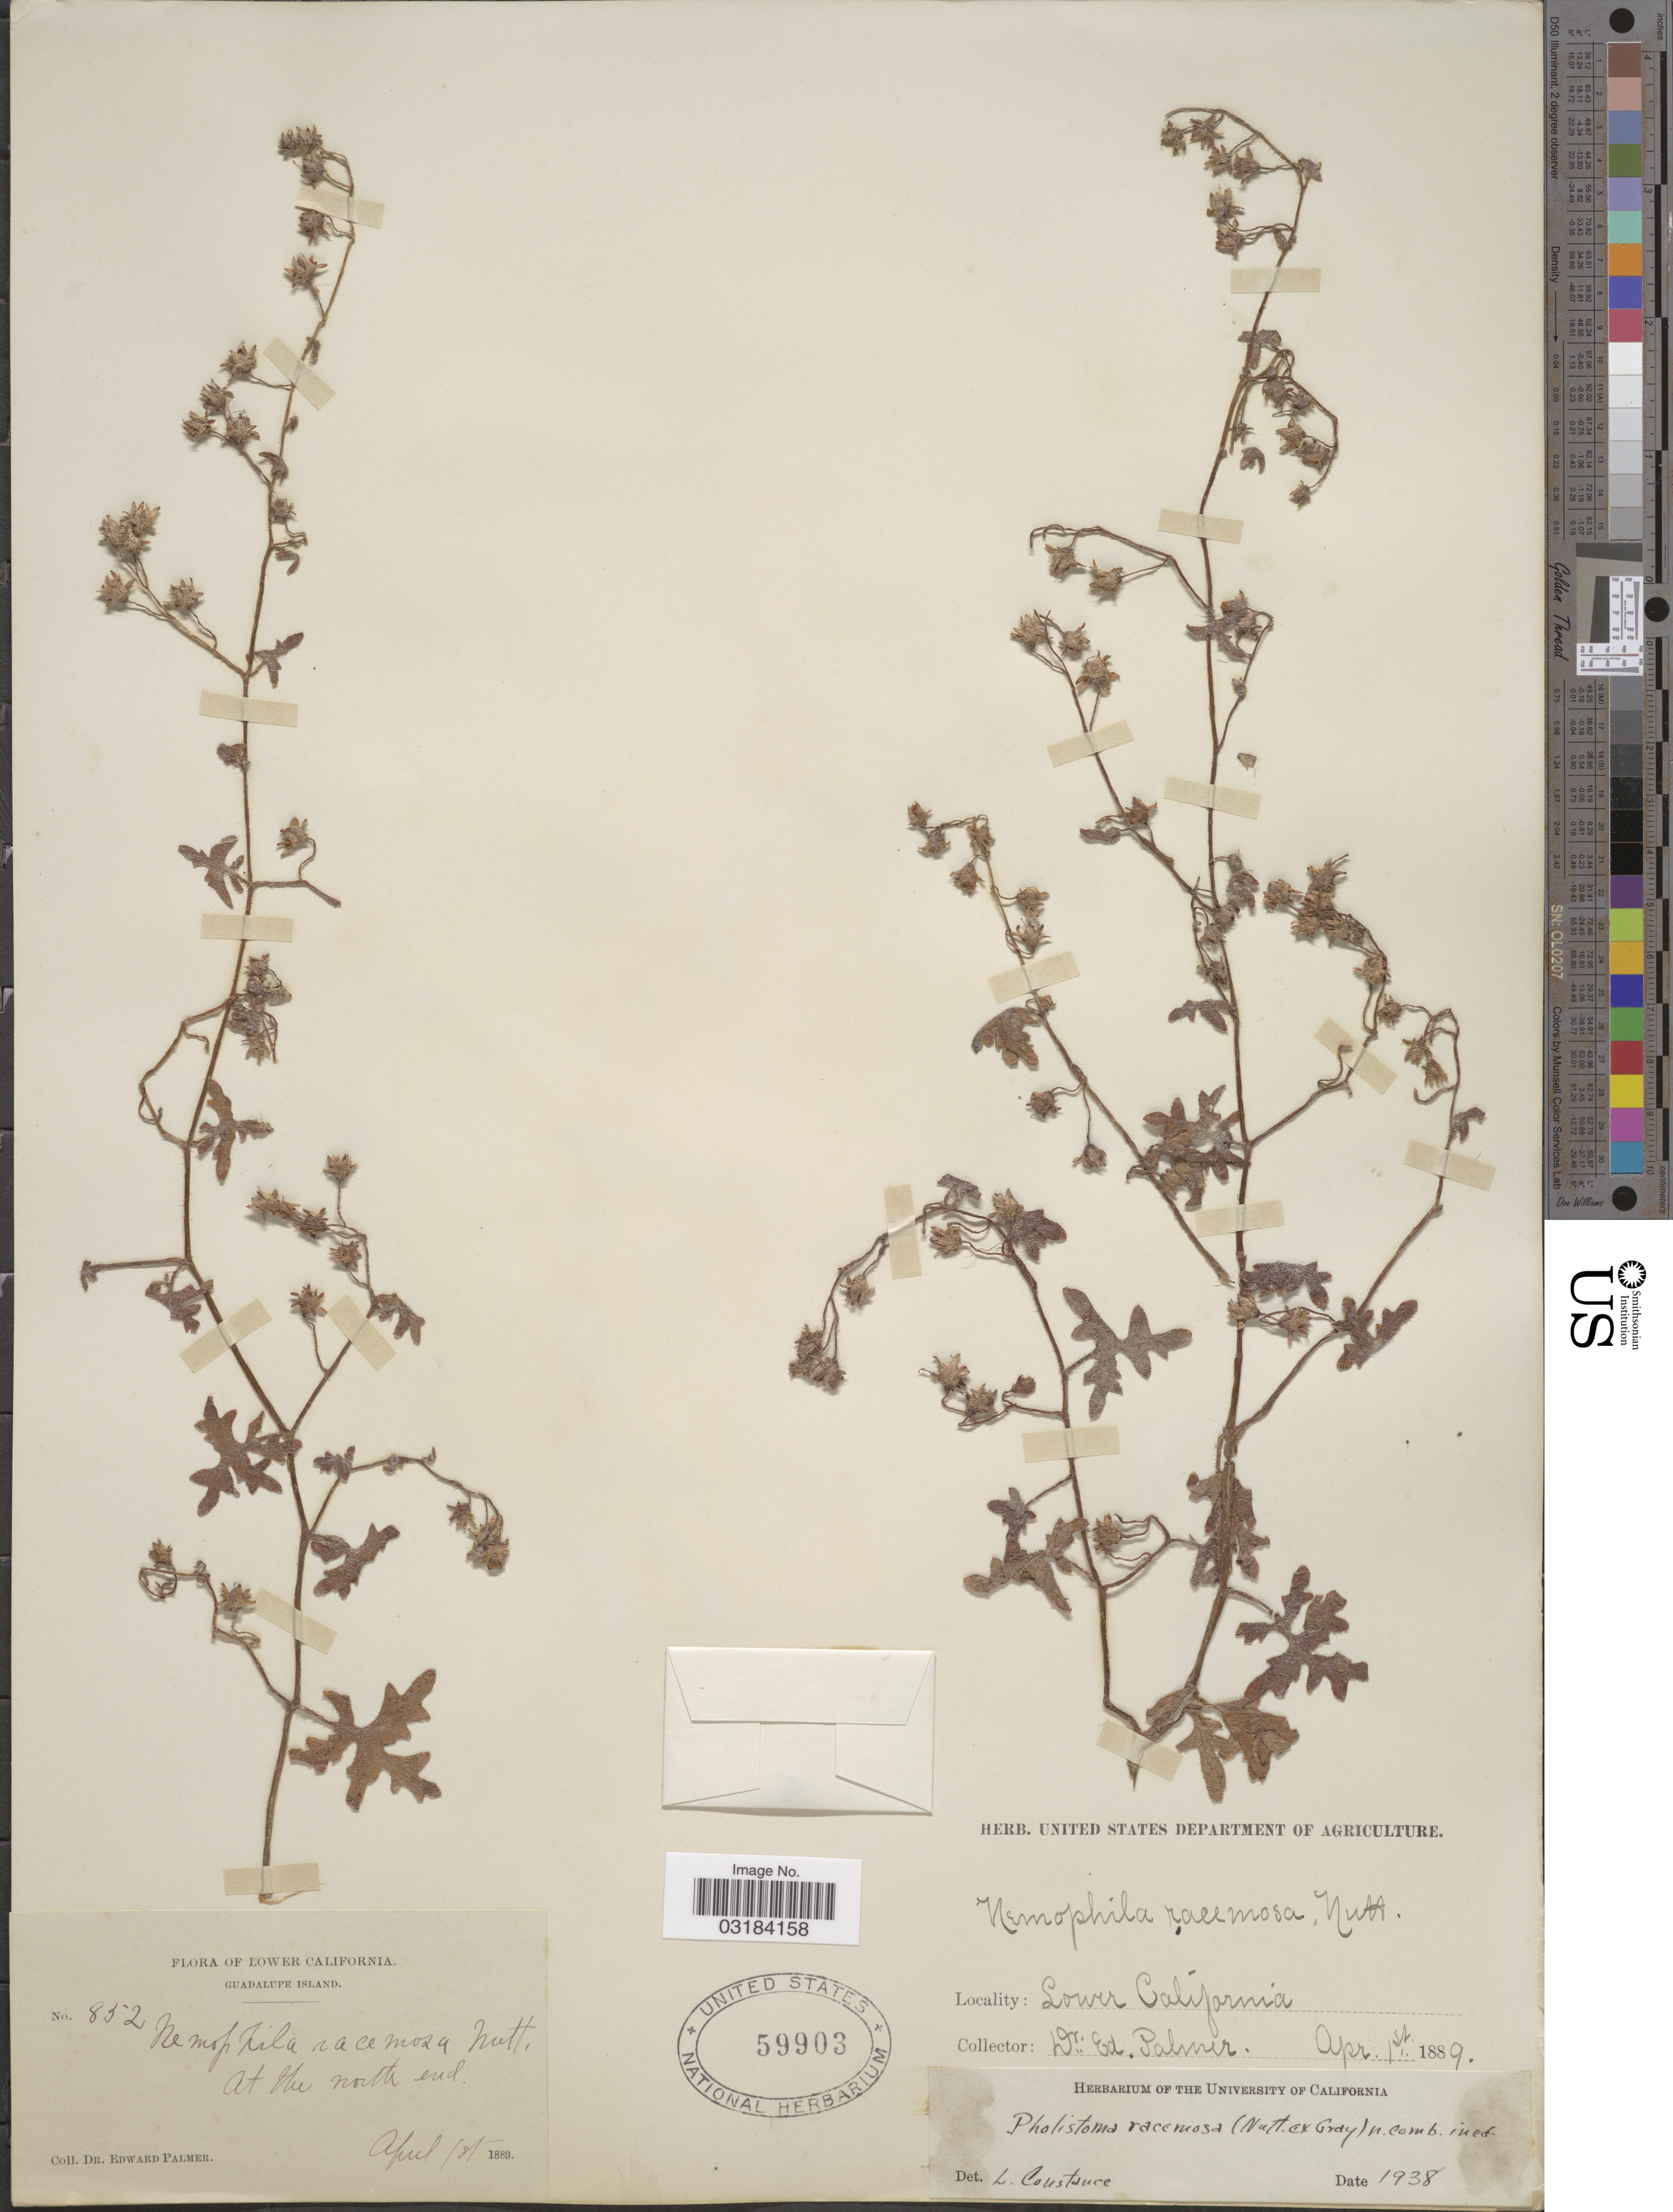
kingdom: Plantae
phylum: Tracheophyta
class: Magnoliopsida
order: Boraginales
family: Hydrophyllaceae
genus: Pholistoma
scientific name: Pholistoma racemosum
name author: (Nutt. ex A. Gray) Constance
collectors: E. Palmer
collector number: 852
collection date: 1889-04-01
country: Mexico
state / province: Baja California Norte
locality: Lower California. Guadalupe Island. At the north end.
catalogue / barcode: US 59903